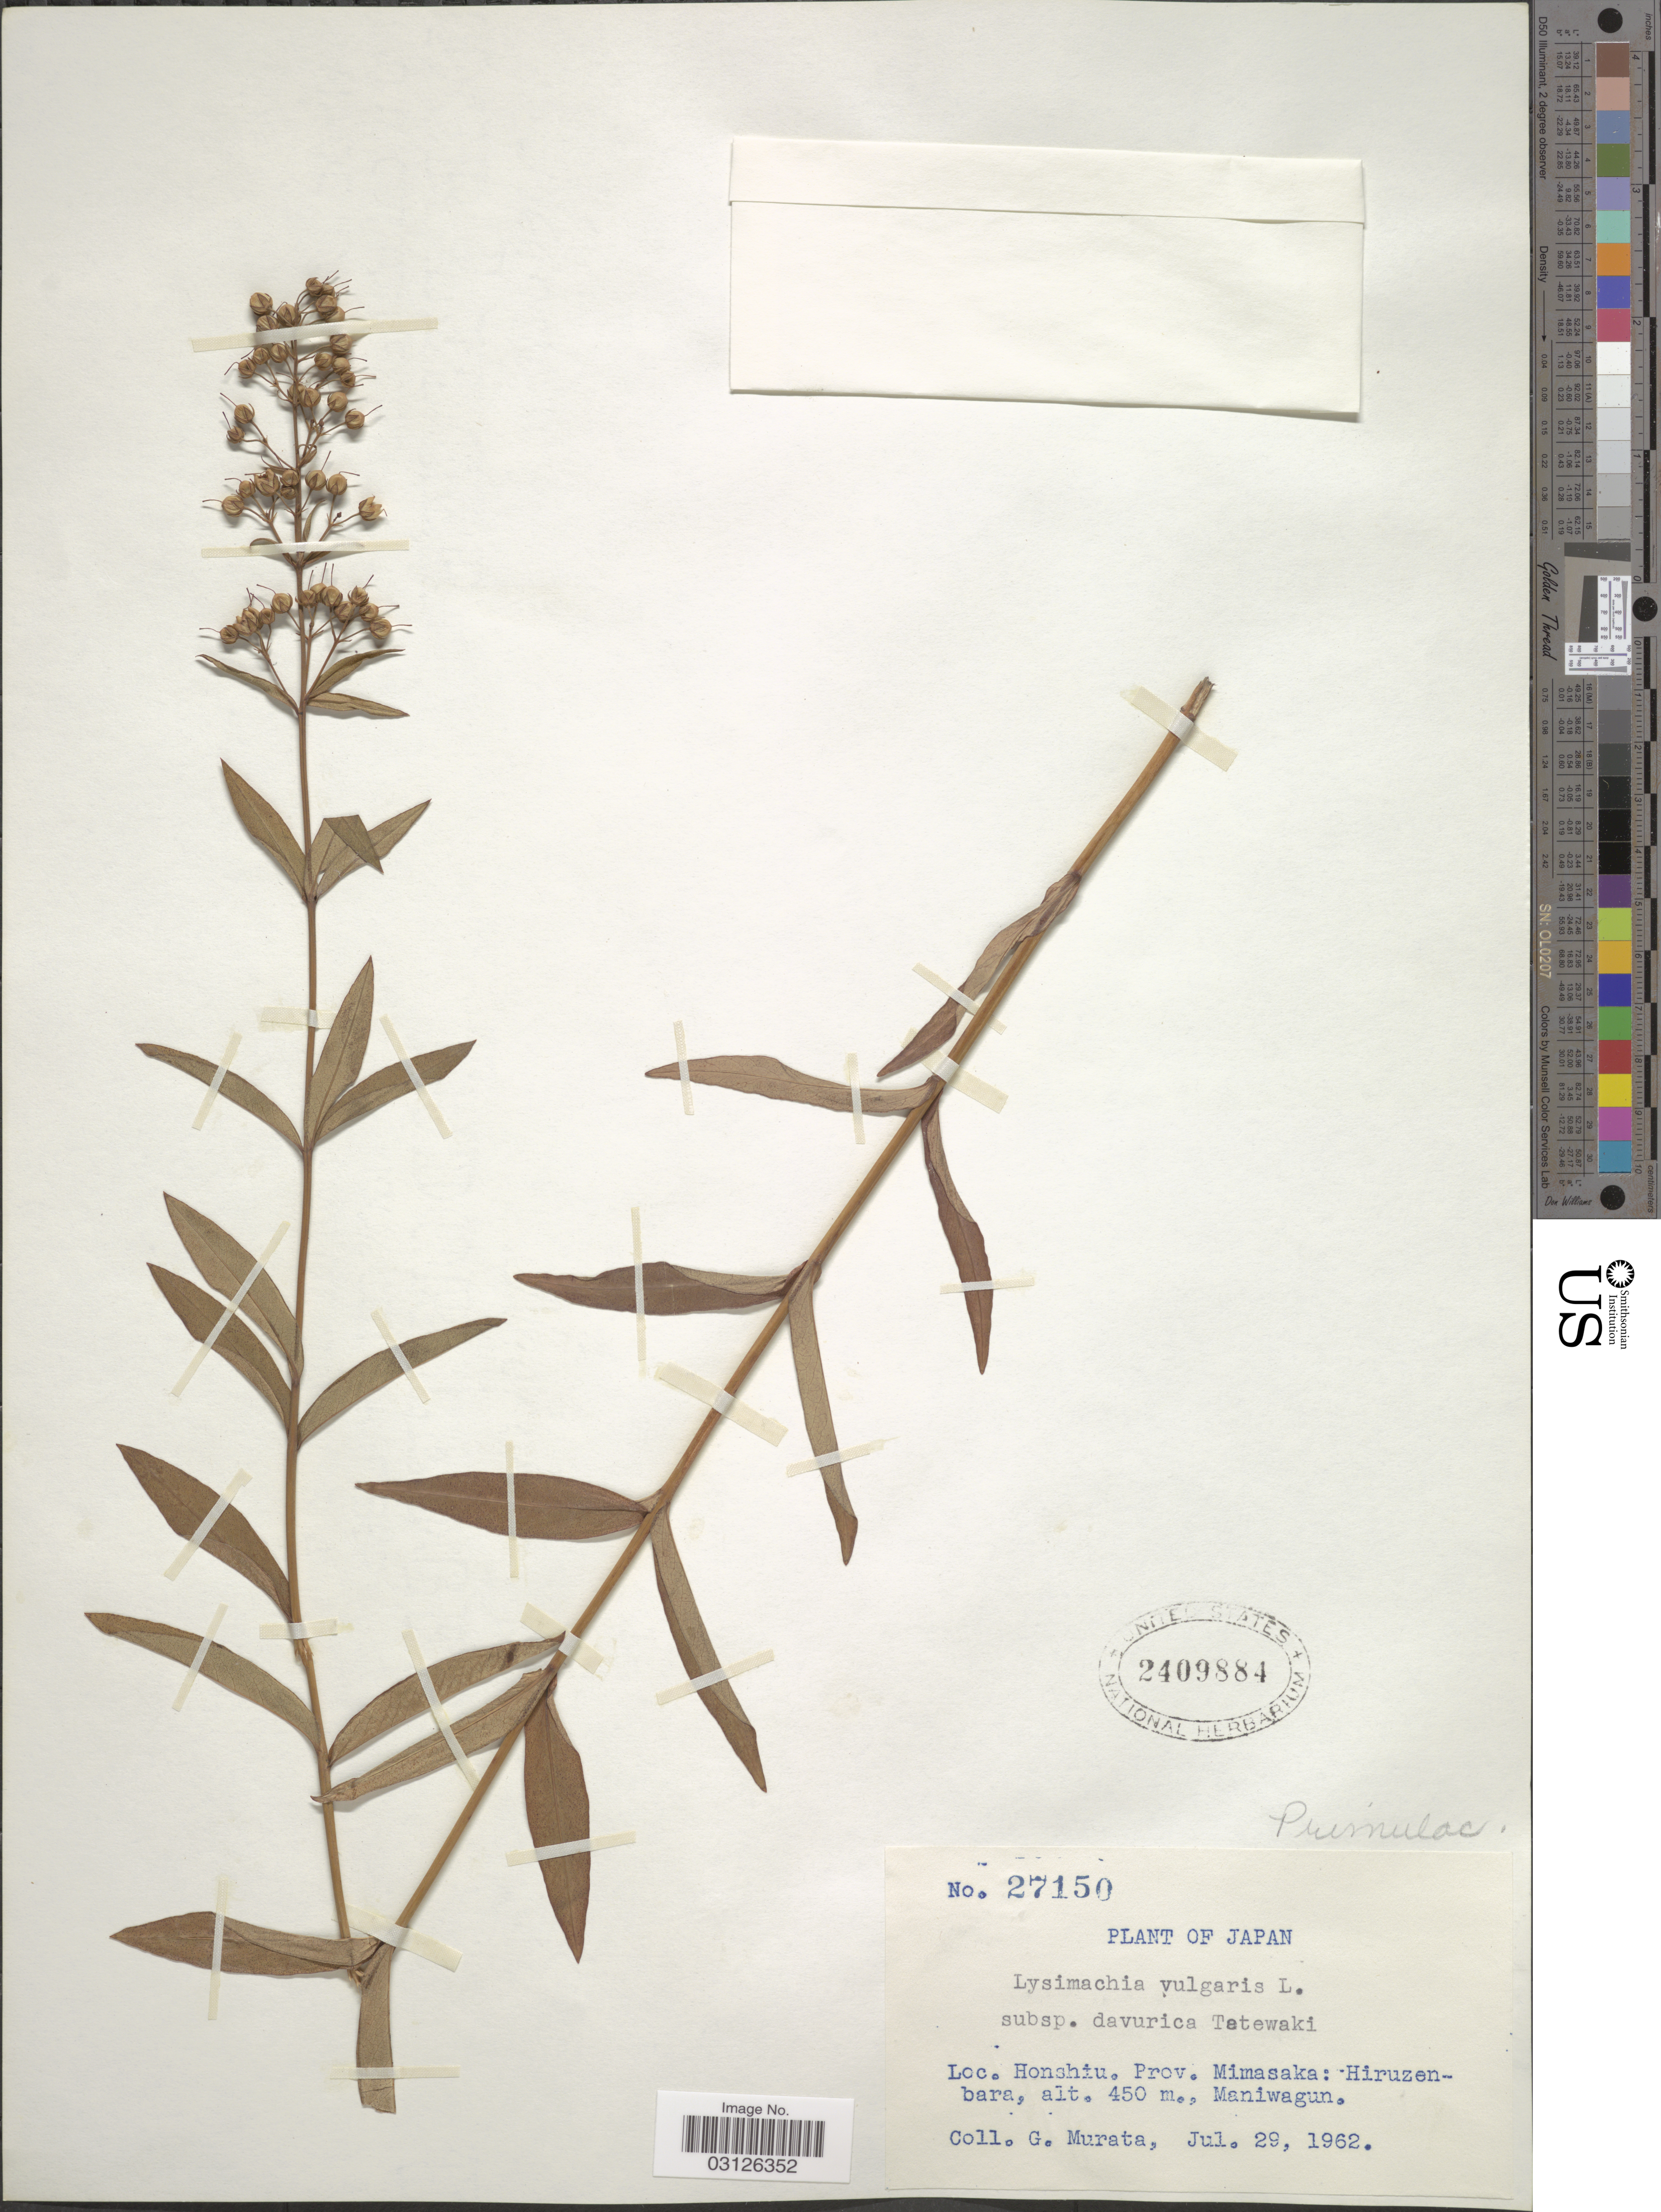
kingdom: Plantae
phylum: Tracheophyta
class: Magnoliopsida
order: Ericales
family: Primulaceae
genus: Lysimachia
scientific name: Lysimachia davurica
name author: Ledeb.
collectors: G. Murata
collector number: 27150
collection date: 1962-07-29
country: Japan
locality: Honshiu. Prov. Mimasaka: Hiruzenbara, Maniwagun.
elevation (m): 450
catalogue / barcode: US 2409884